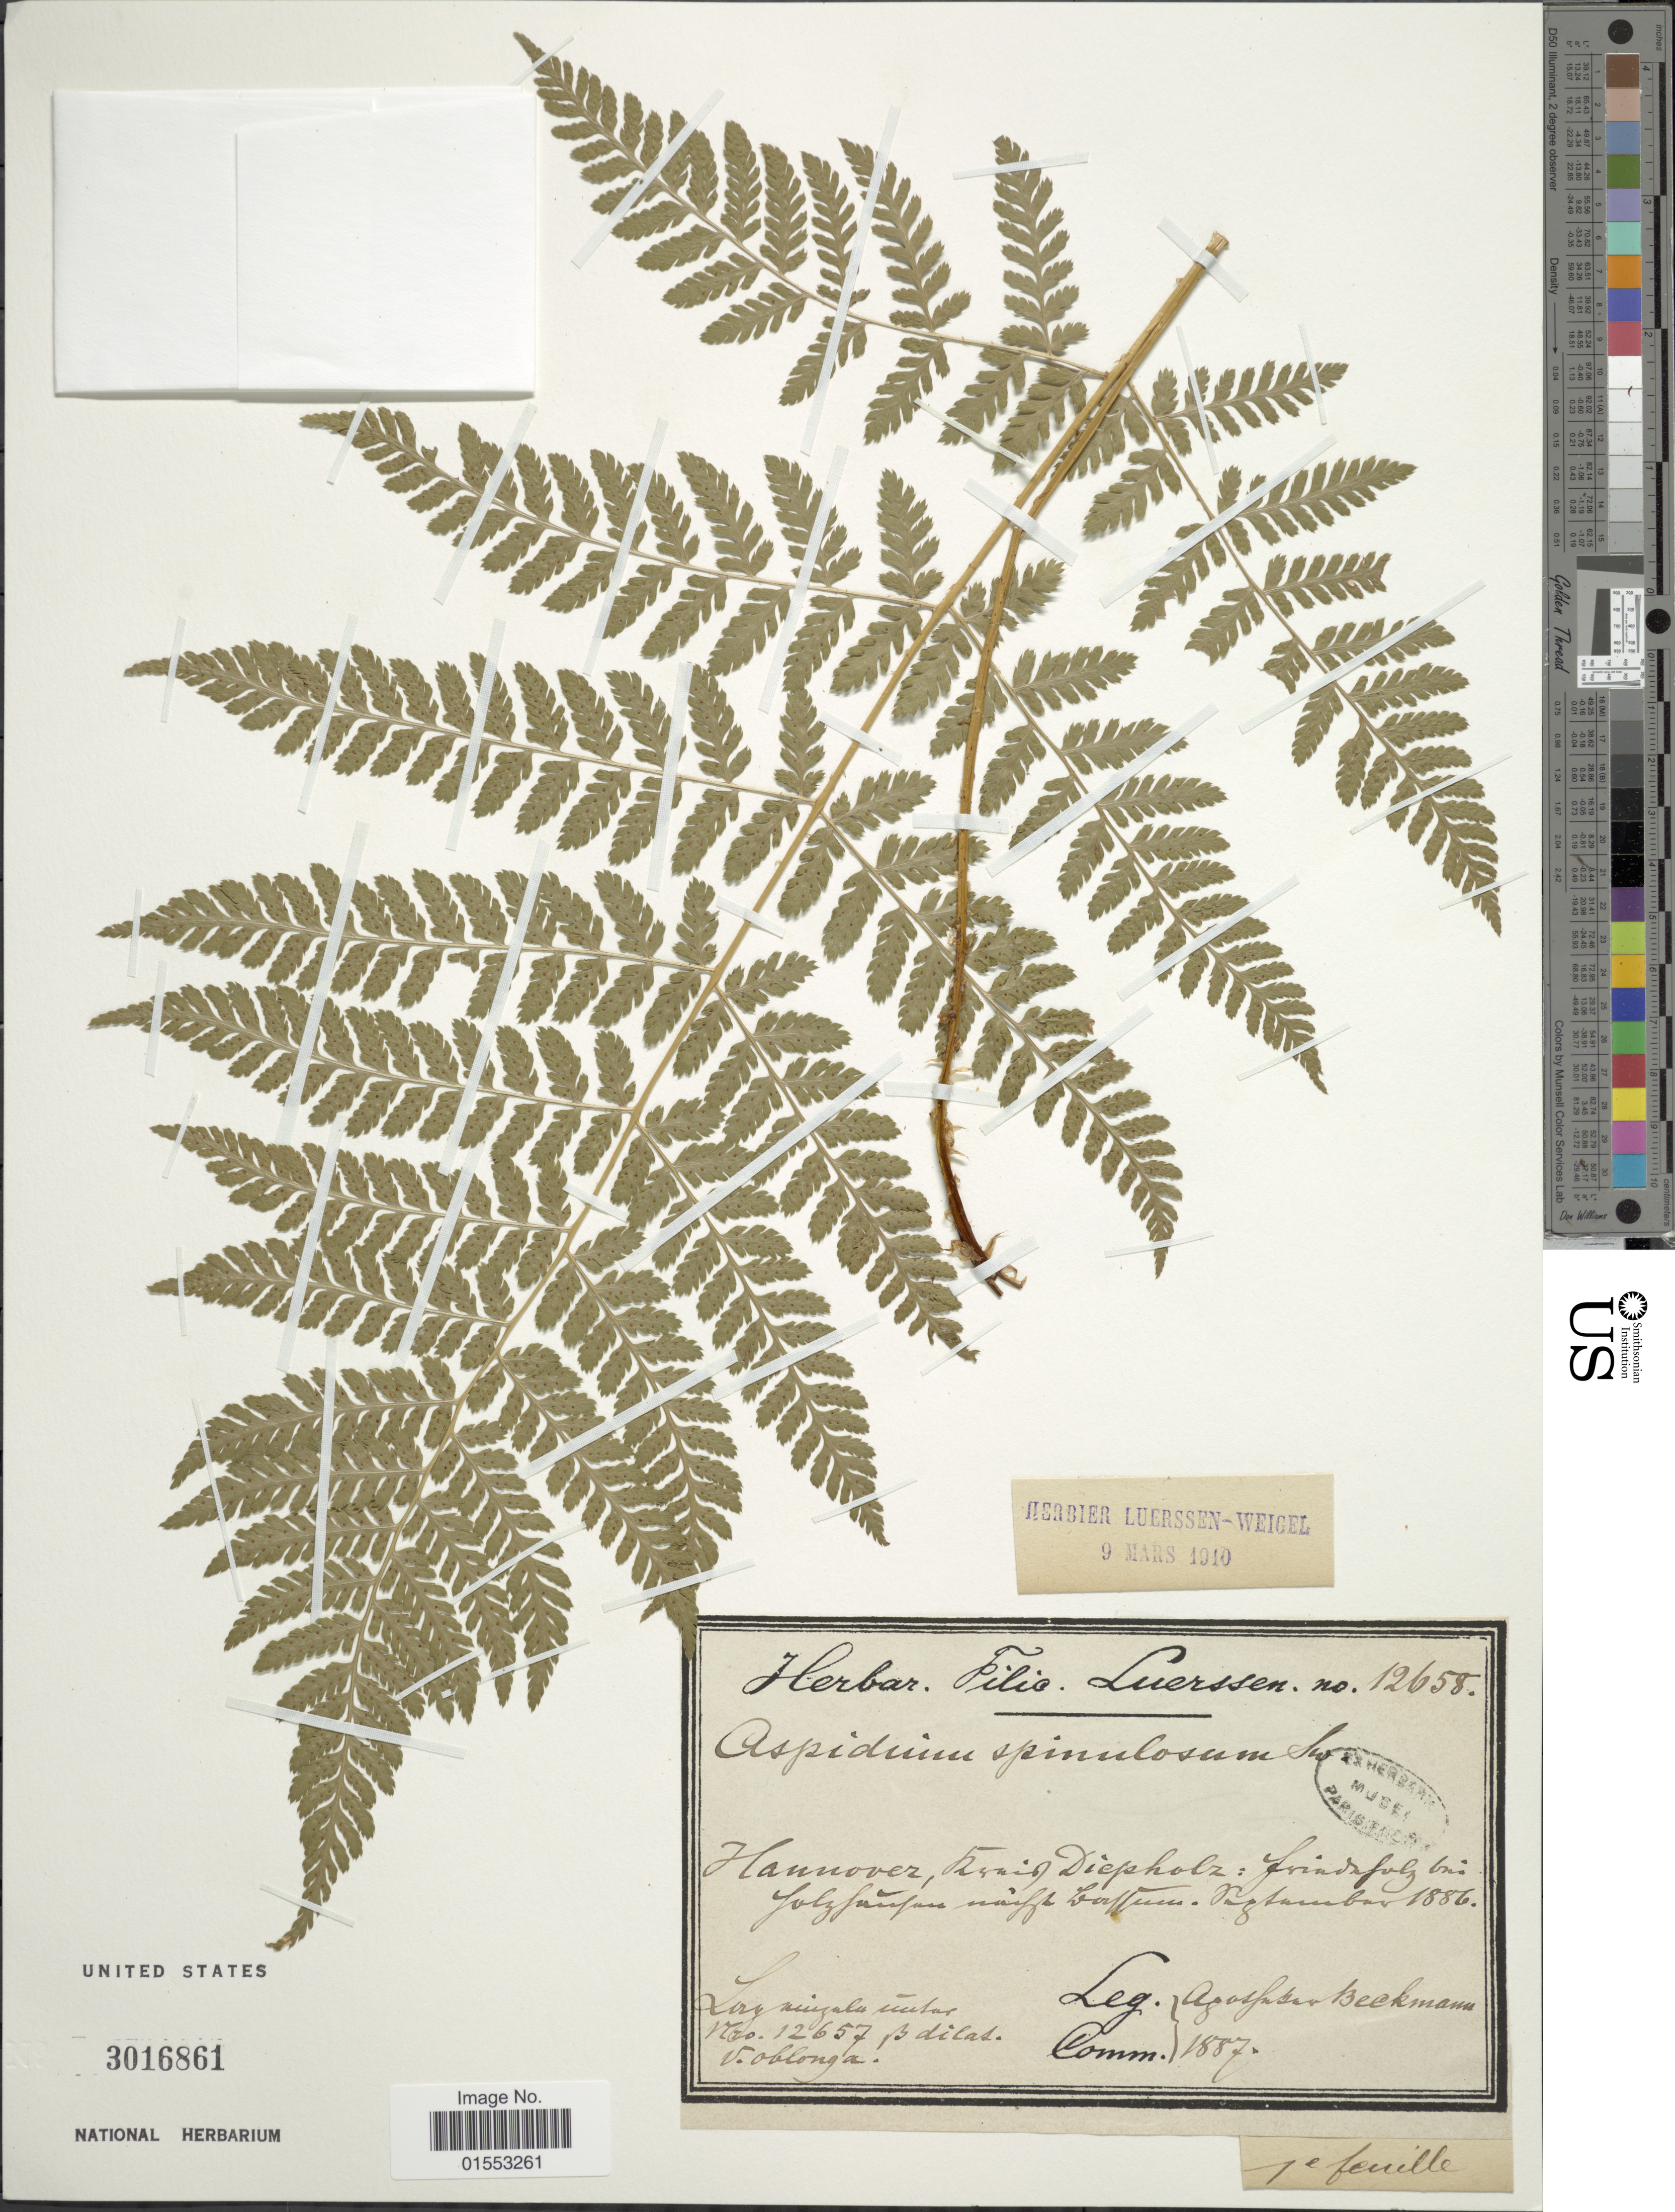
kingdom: Plantae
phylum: Tracheophyta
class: Polypodiopsida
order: Polypodiales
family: Dryopteridaceae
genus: Dryopteris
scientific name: Dryopteris dilatata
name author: (Hoffm.) A. Gray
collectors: A. Beckmann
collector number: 12658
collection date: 1886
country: Germany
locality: Hannover Vimet Diepholz: Frindfulz bn JOlyfanfun [interpreted]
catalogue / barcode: US 3016861